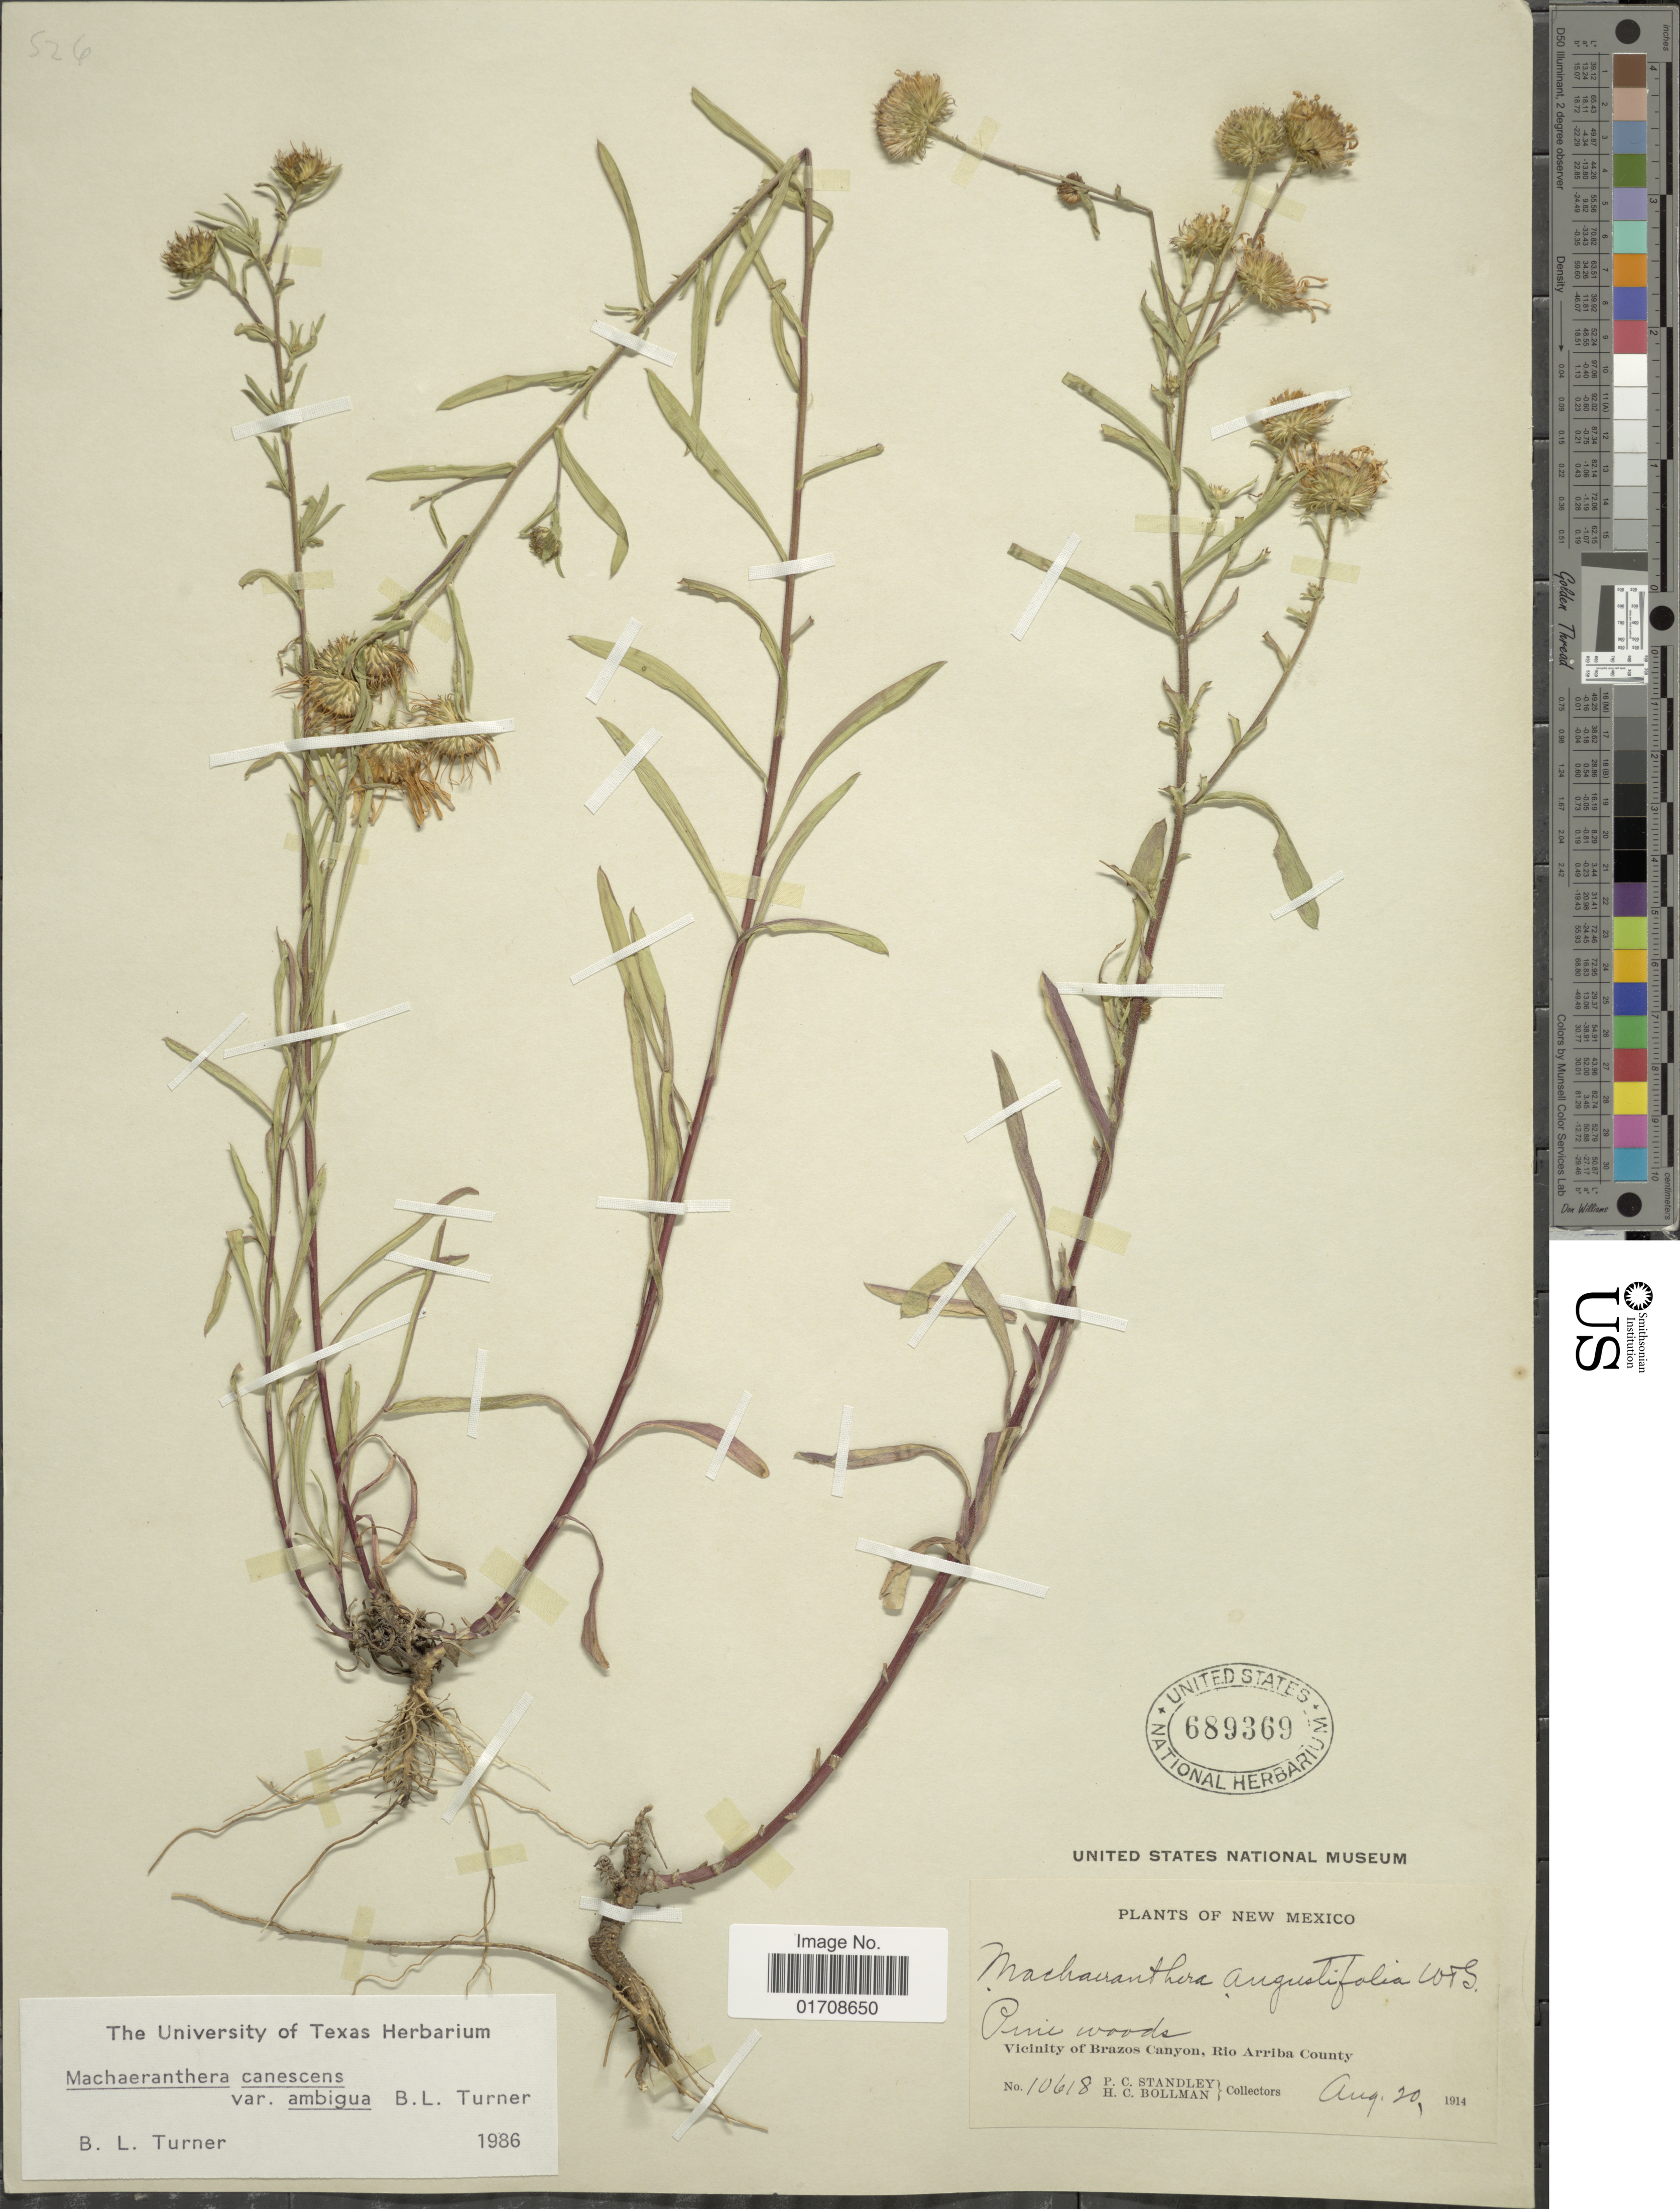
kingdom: Plantae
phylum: Tracheophyta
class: Magnoliopsida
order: Asterales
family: Asteraceae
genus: Machaeranthera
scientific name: Machaeranthera canescens var. ambigua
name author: (B.L. Turner) B.L. Turner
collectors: P. C. Standley & H. C. Bollman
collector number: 10618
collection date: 1914-08-20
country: United States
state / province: New Mexico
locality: Vicinity of Brazos Canyon, Rio Arriba County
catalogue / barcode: US 689369